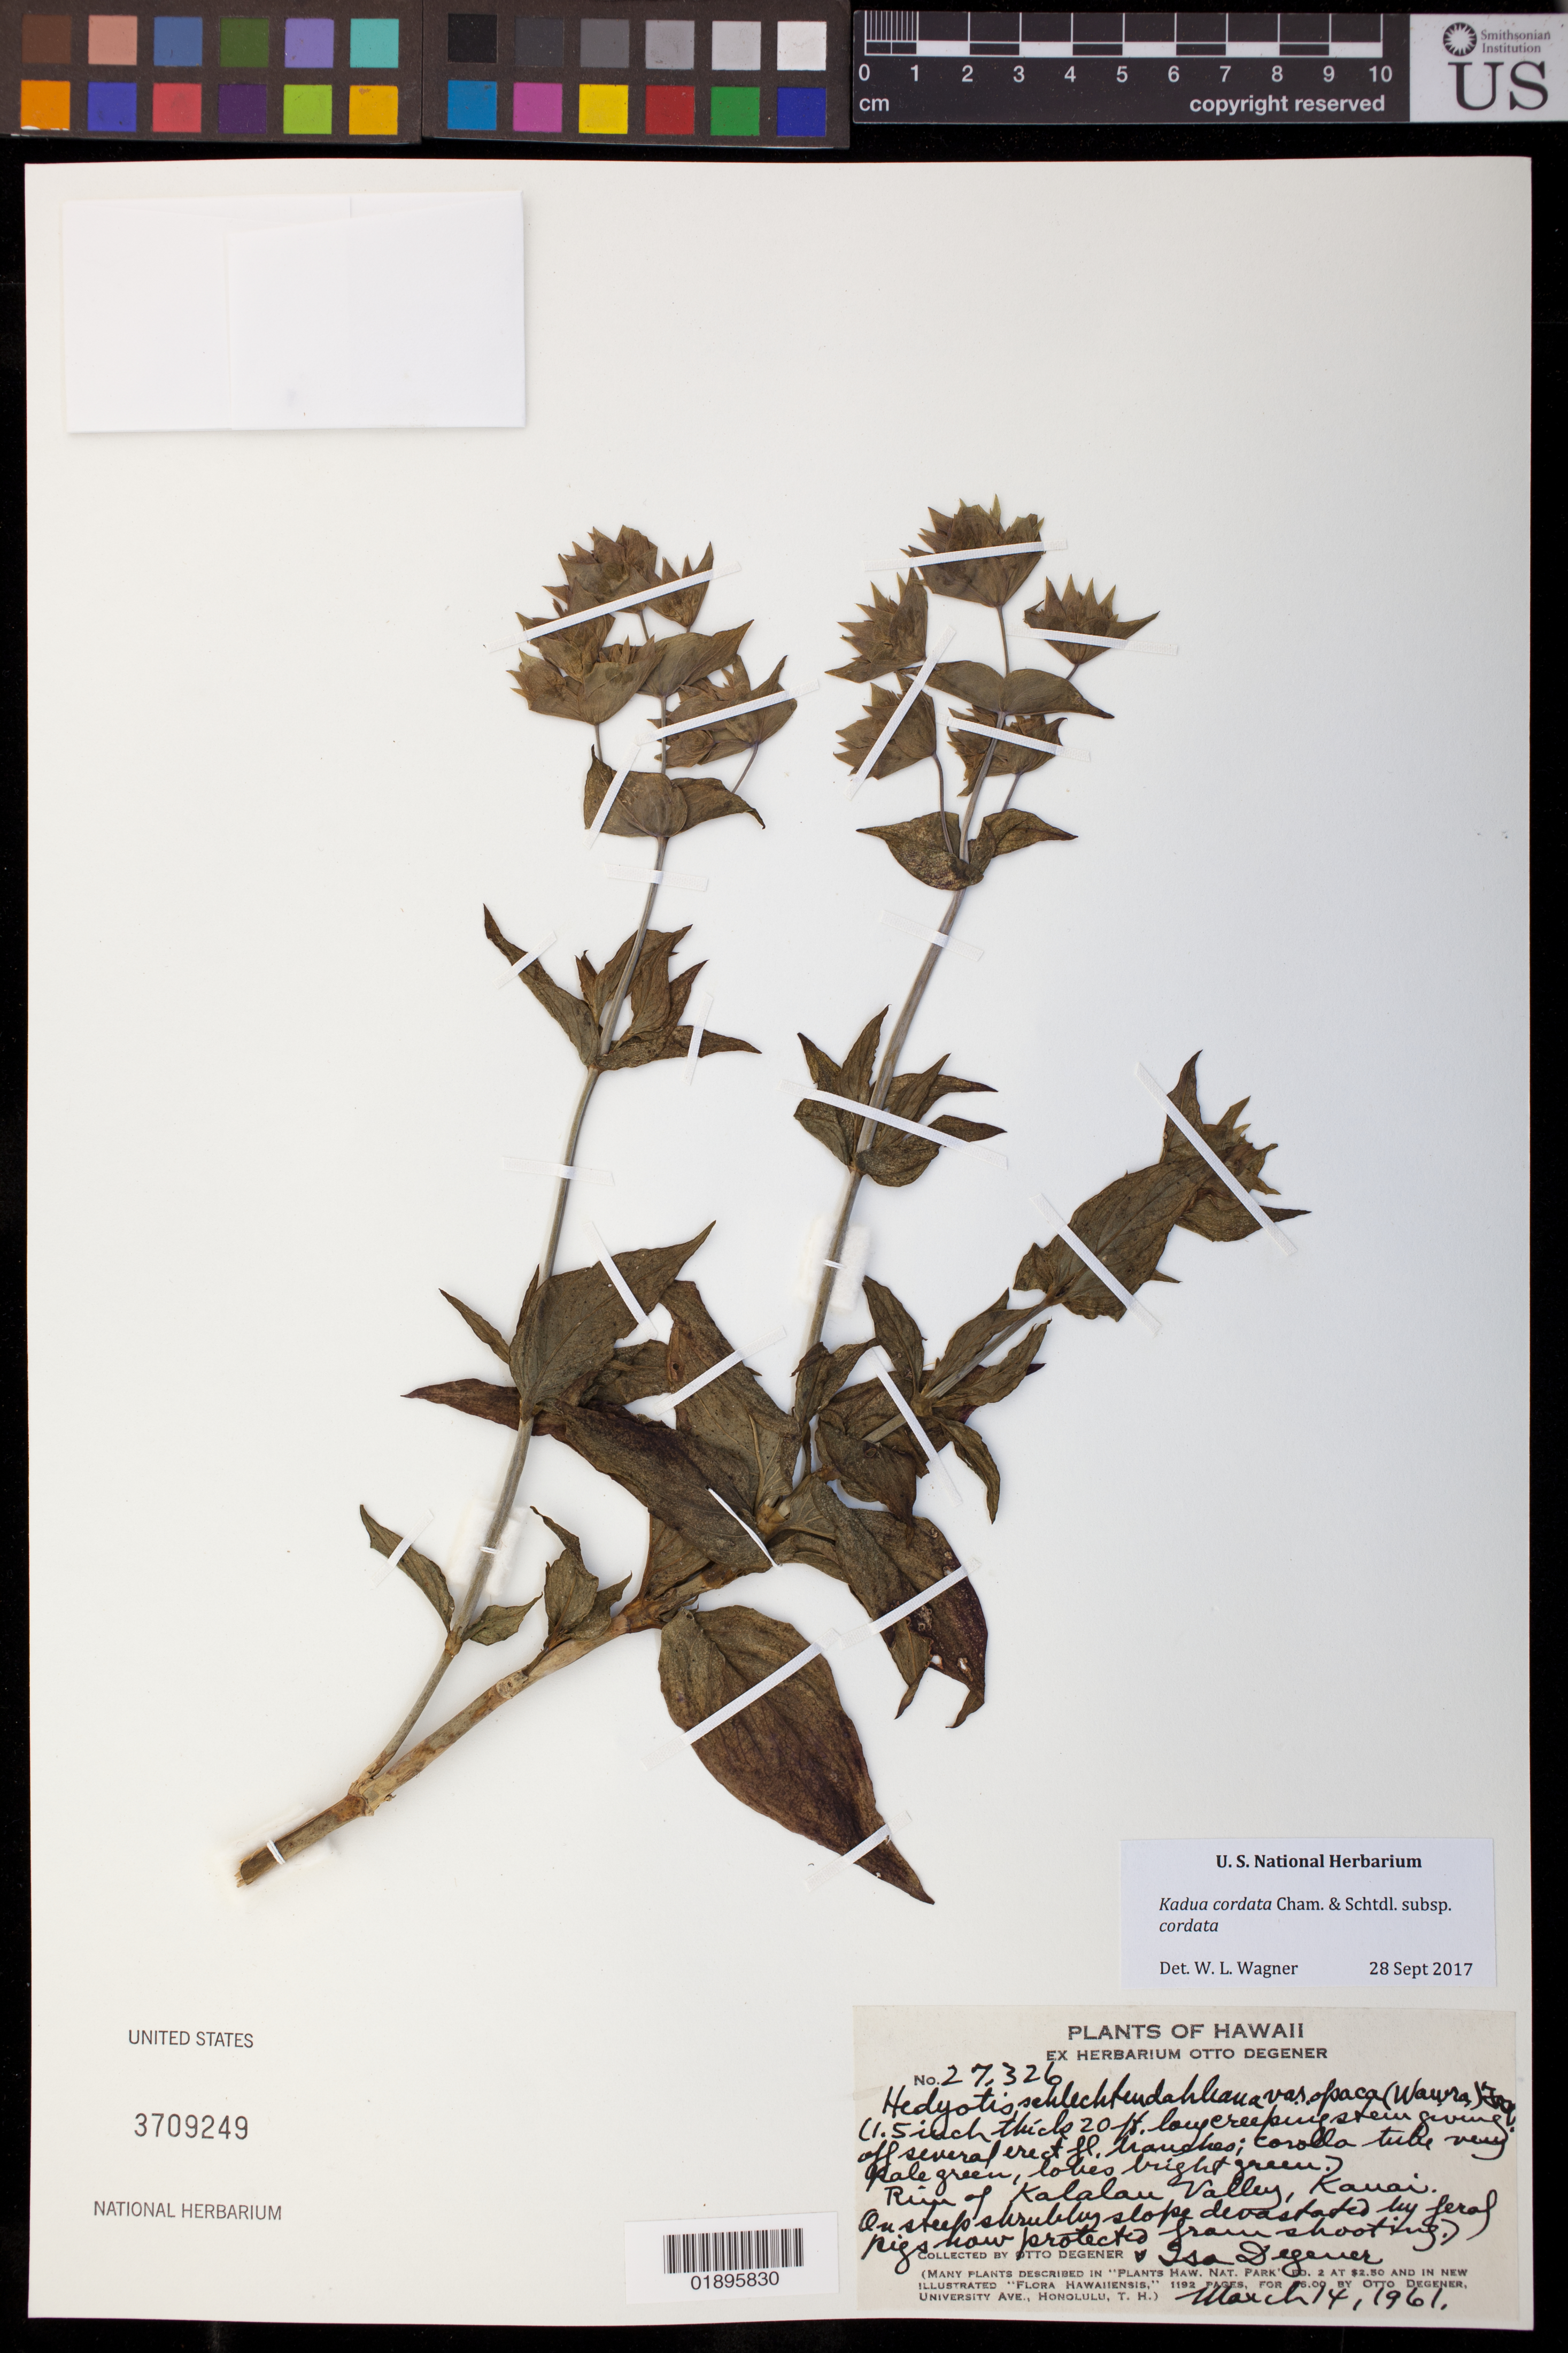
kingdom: Plantae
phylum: Tracheophyta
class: Magnoliopsida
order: Gentianales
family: Rubiaceae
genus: Kadua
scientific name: Kadua cordata subsp. cordata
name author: Cham. & Schltdl.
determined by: Wagner, W. L., (BOT), Smithsonian Institution - National Museum of Natural History (UNITED STATES)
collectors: O. Degener & I. Degener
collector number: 27326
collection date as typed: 14 Mar 1961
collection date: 1961-03-14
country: United States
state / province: Hawaii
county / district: Kauai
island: Kaua'i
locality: Rim of Kalalau Valley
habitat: Steep shrubby slope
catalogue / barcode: US 3709249